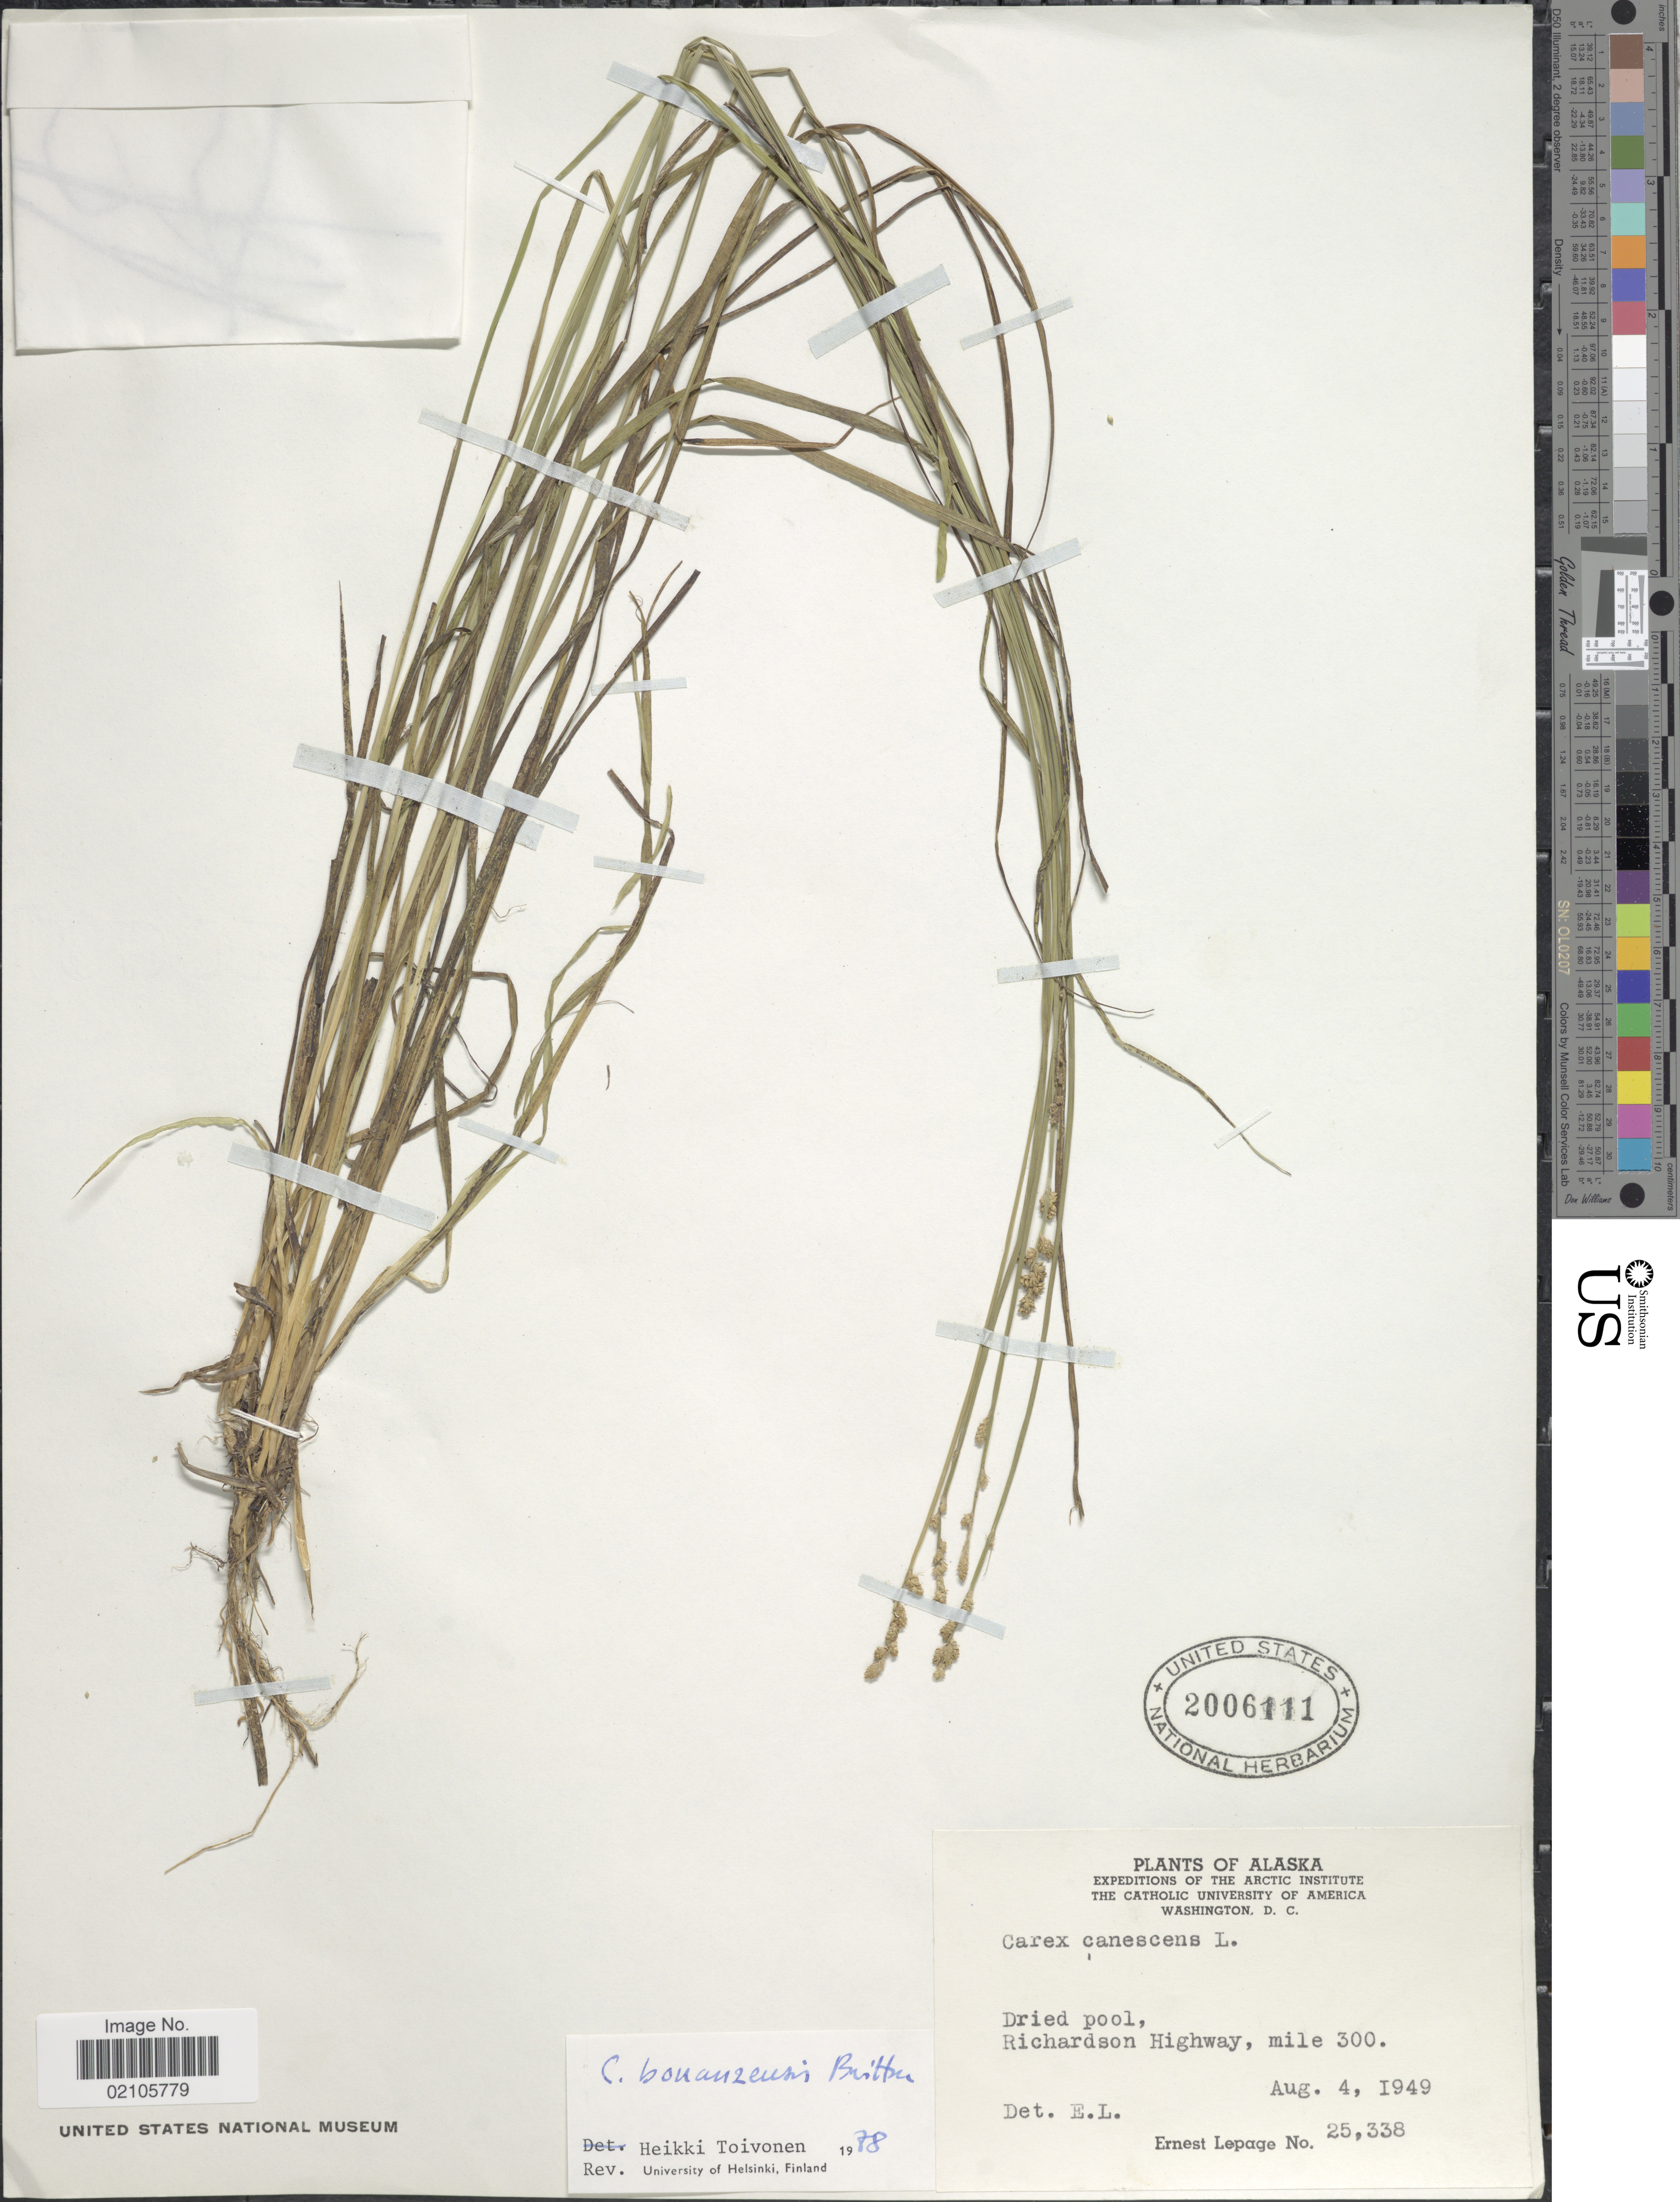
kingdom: Plantae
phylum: Tracheophyta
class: Liliopsida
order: Poales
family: Cyperaceae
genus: Carex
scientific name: Carex bonanzensis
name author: Britton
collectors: E. Lepage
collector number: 25338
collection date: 1949-08-04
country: United States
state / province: Alaska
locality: Dried pool, Richardson Highway, mile 300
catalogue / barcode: US 2006111